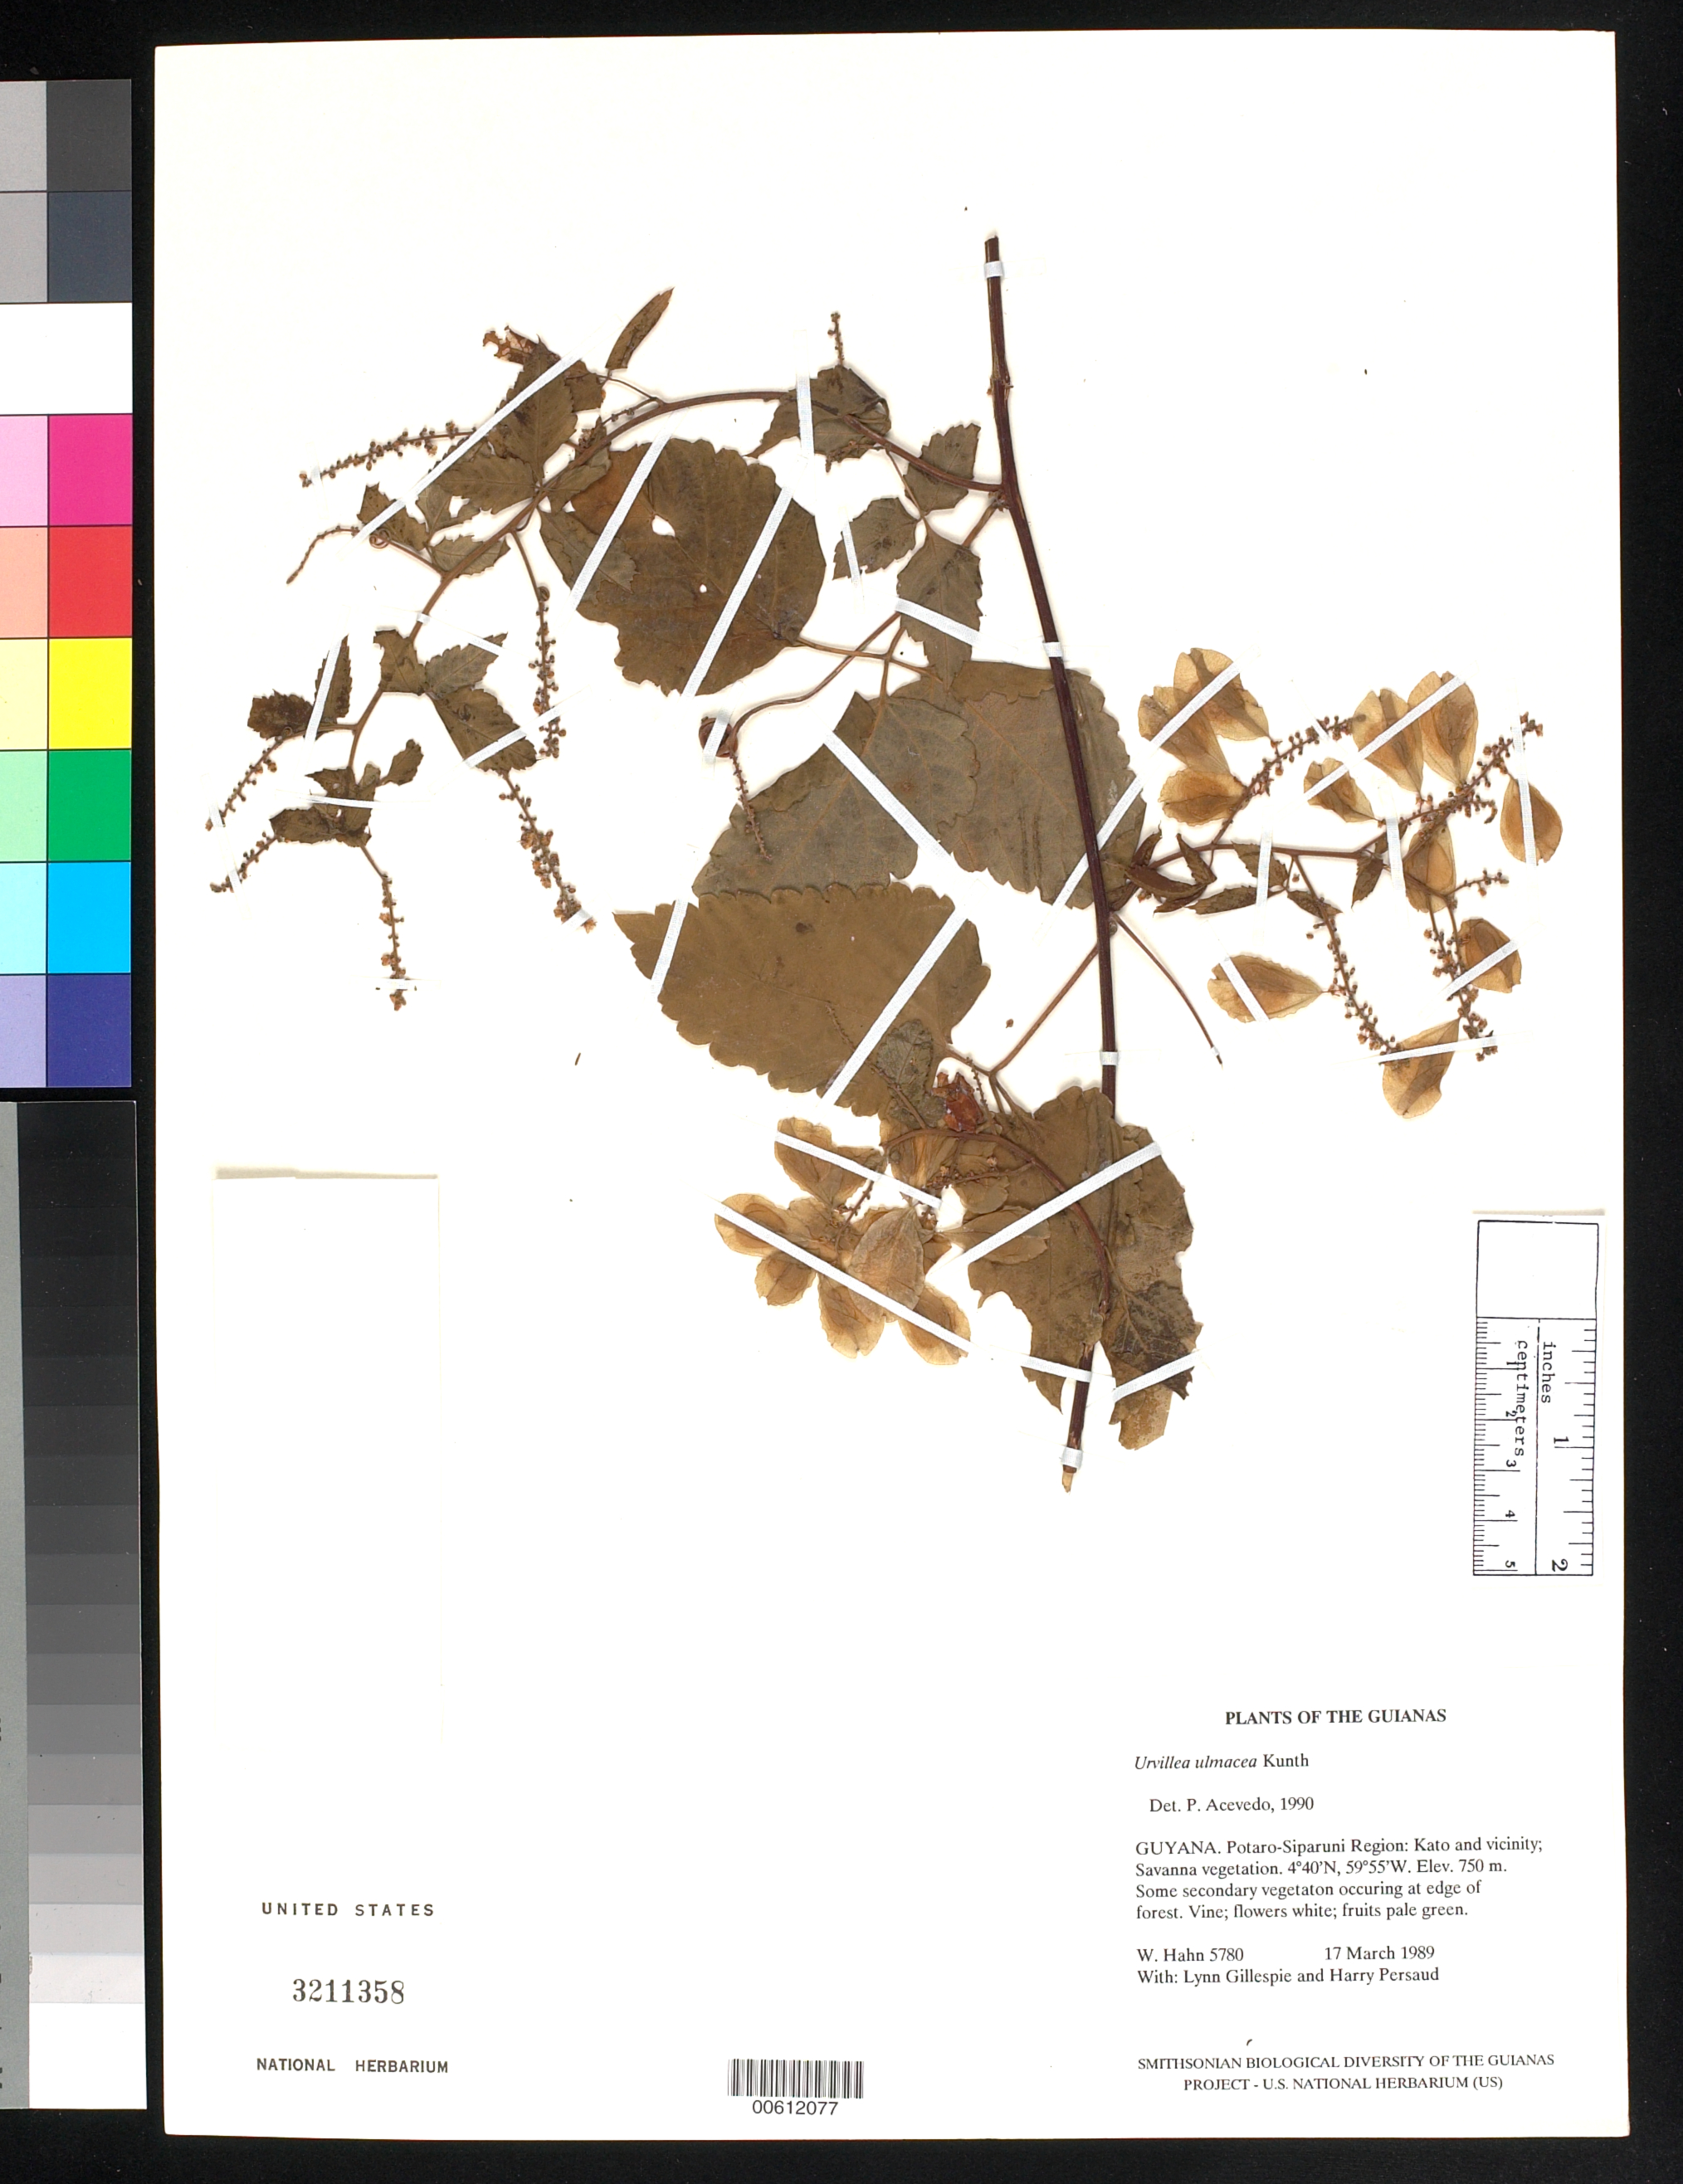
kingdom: Plantae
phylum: Tracheophyta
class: Magnoliopsida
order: Sapindales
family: Sapindaceae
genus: Urvillea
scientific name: Urvillea ulmacea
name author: Kunth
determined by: Acevedo-Rodríguez, P., (BOT), Smithsonian Institution - National Museum of Natural History (UNITED STATES)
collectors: W. Hahn, L. J. Gillespie & H. Persaud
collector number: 5780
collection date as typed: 17 March 1989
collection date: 1989-03-17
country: Guyana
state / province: Potaro-Siparuni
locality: Kato and vicinity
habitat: Savanna vegetation. Some secondary vegetation occurring at edge of forest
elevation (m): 750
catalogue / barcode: US 3211358